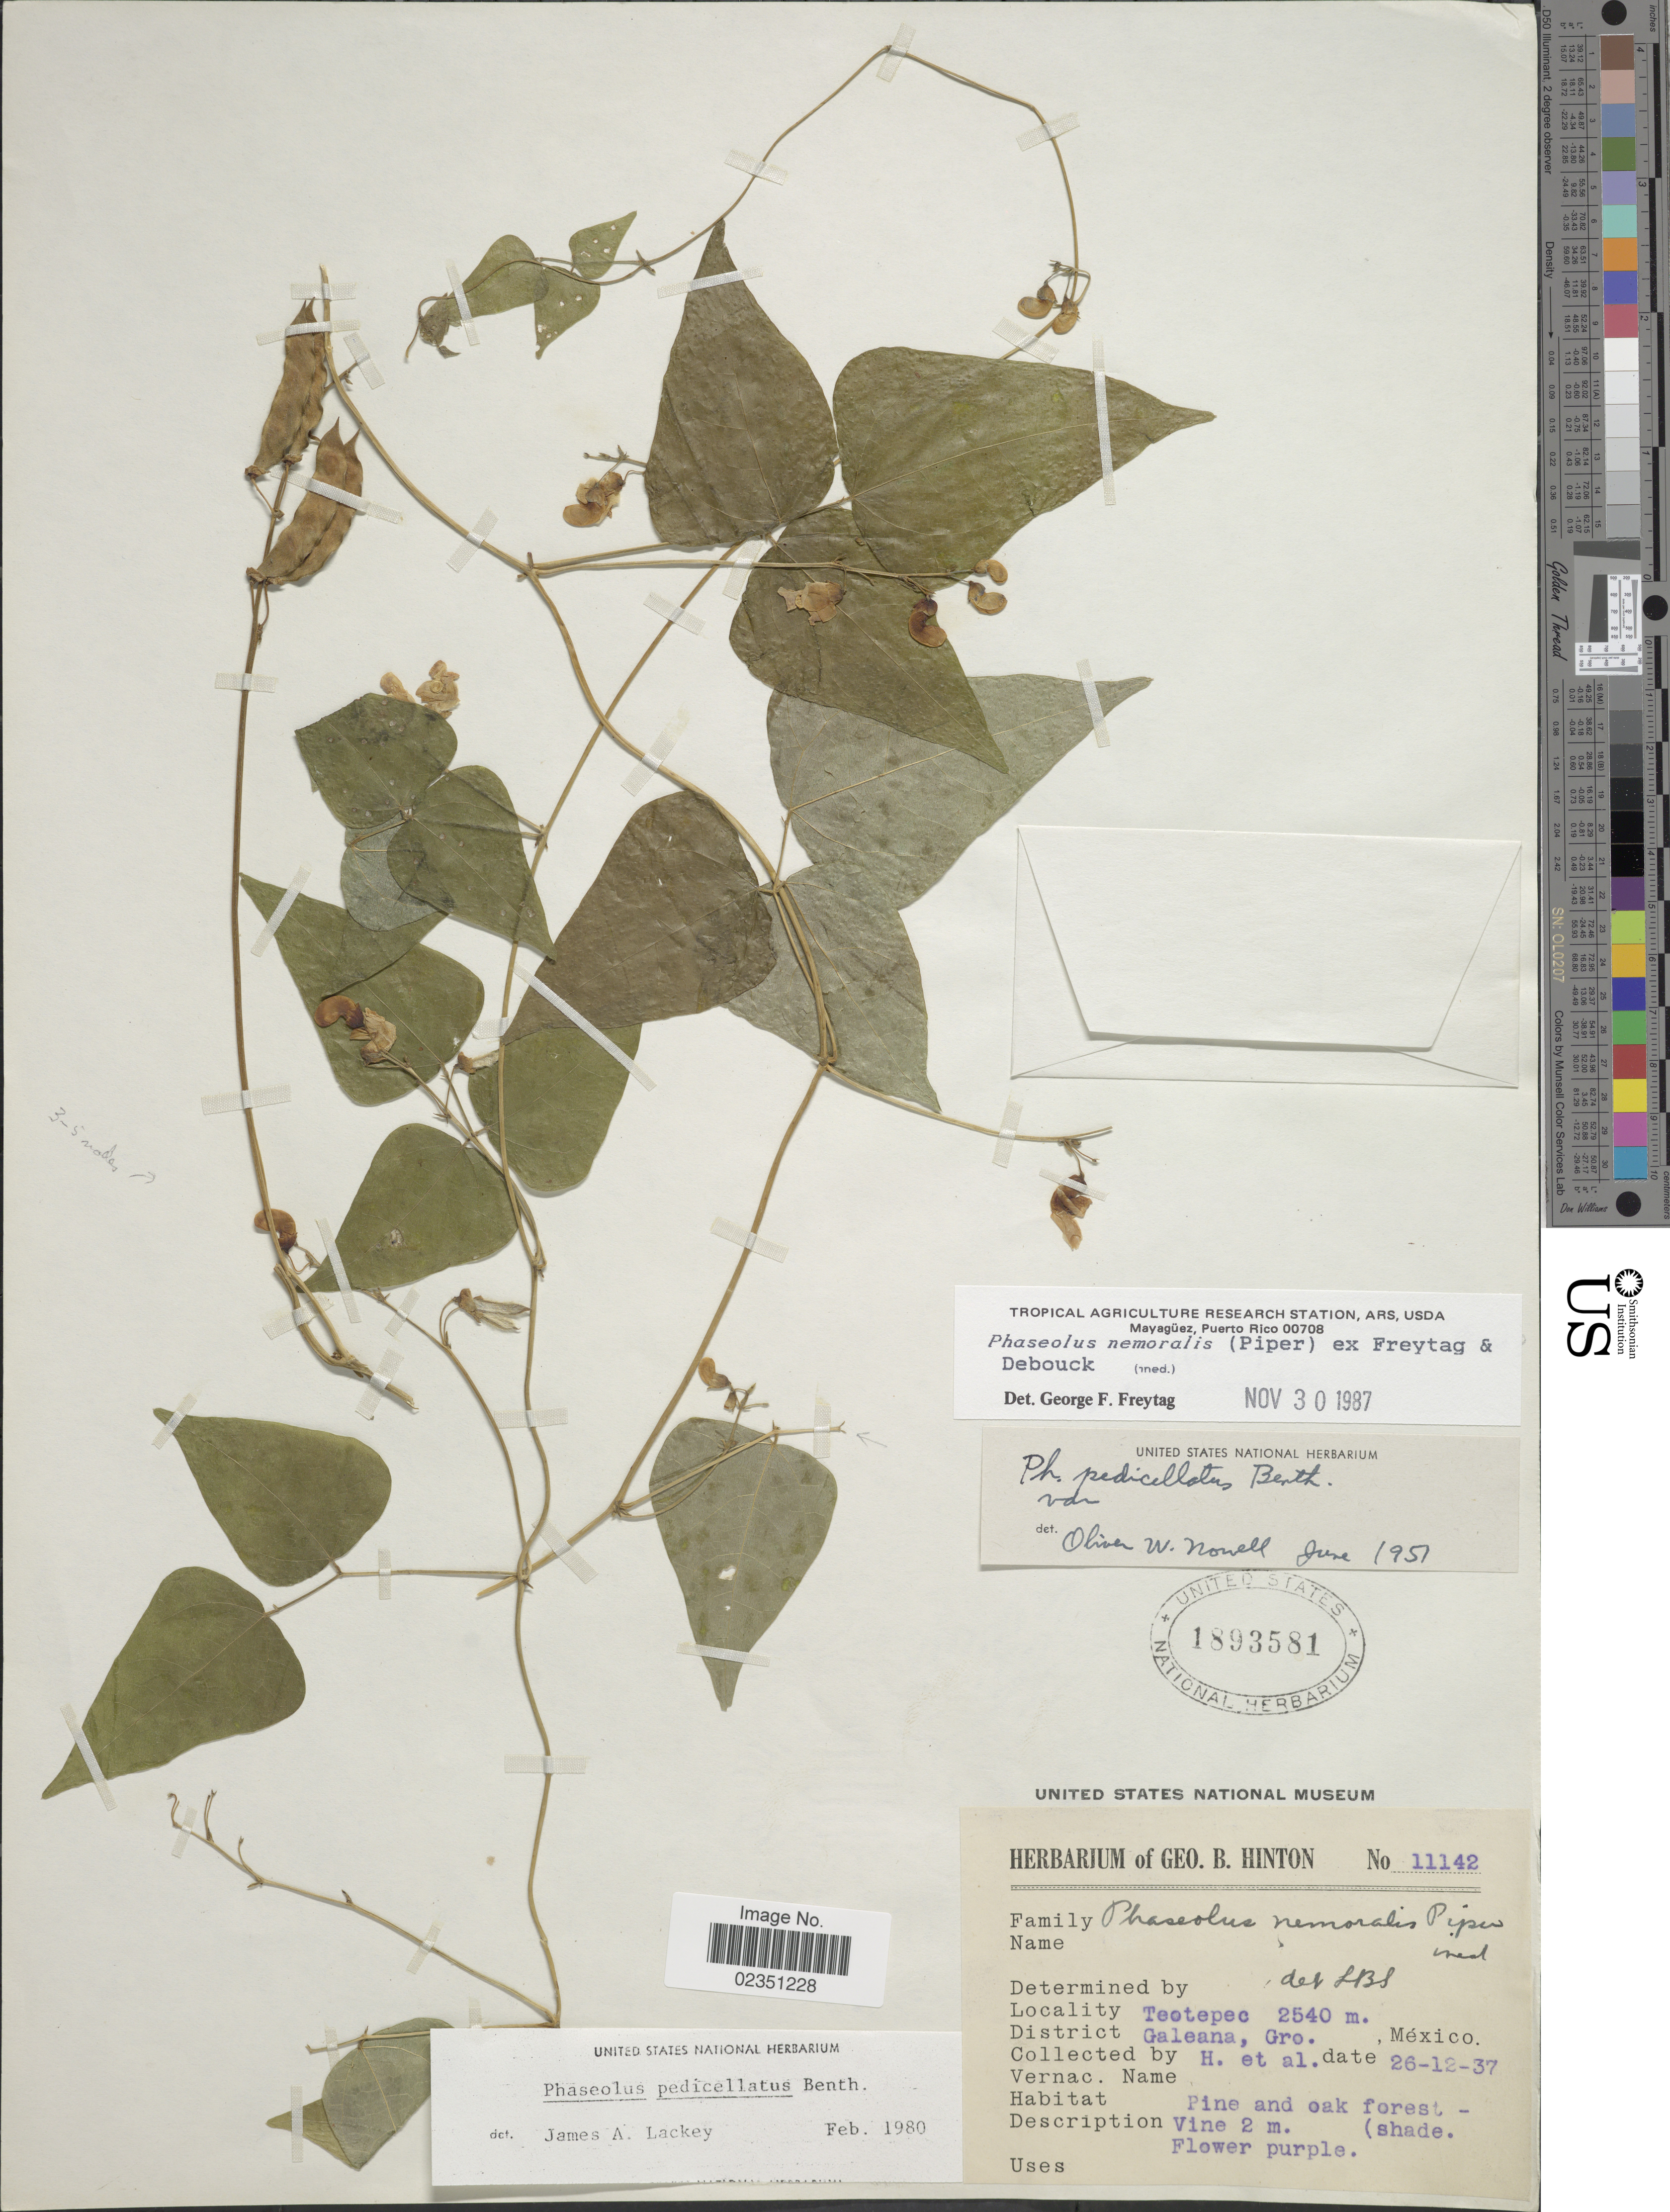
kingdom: Plantae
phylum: Tracheophyta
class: Magnoliopsida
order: Fabales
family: Fabaceae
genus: Phaseolus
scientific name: Phaseolus nemoralis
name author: Maréchal et al.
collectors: G. B. Hinton & et al.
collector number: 11142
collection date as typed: Transcribed d/m/y: 26/12/37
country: Mexico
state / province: Guerrero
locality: Teotepec. District Galeana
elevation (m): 2540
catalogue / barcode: US 1893581